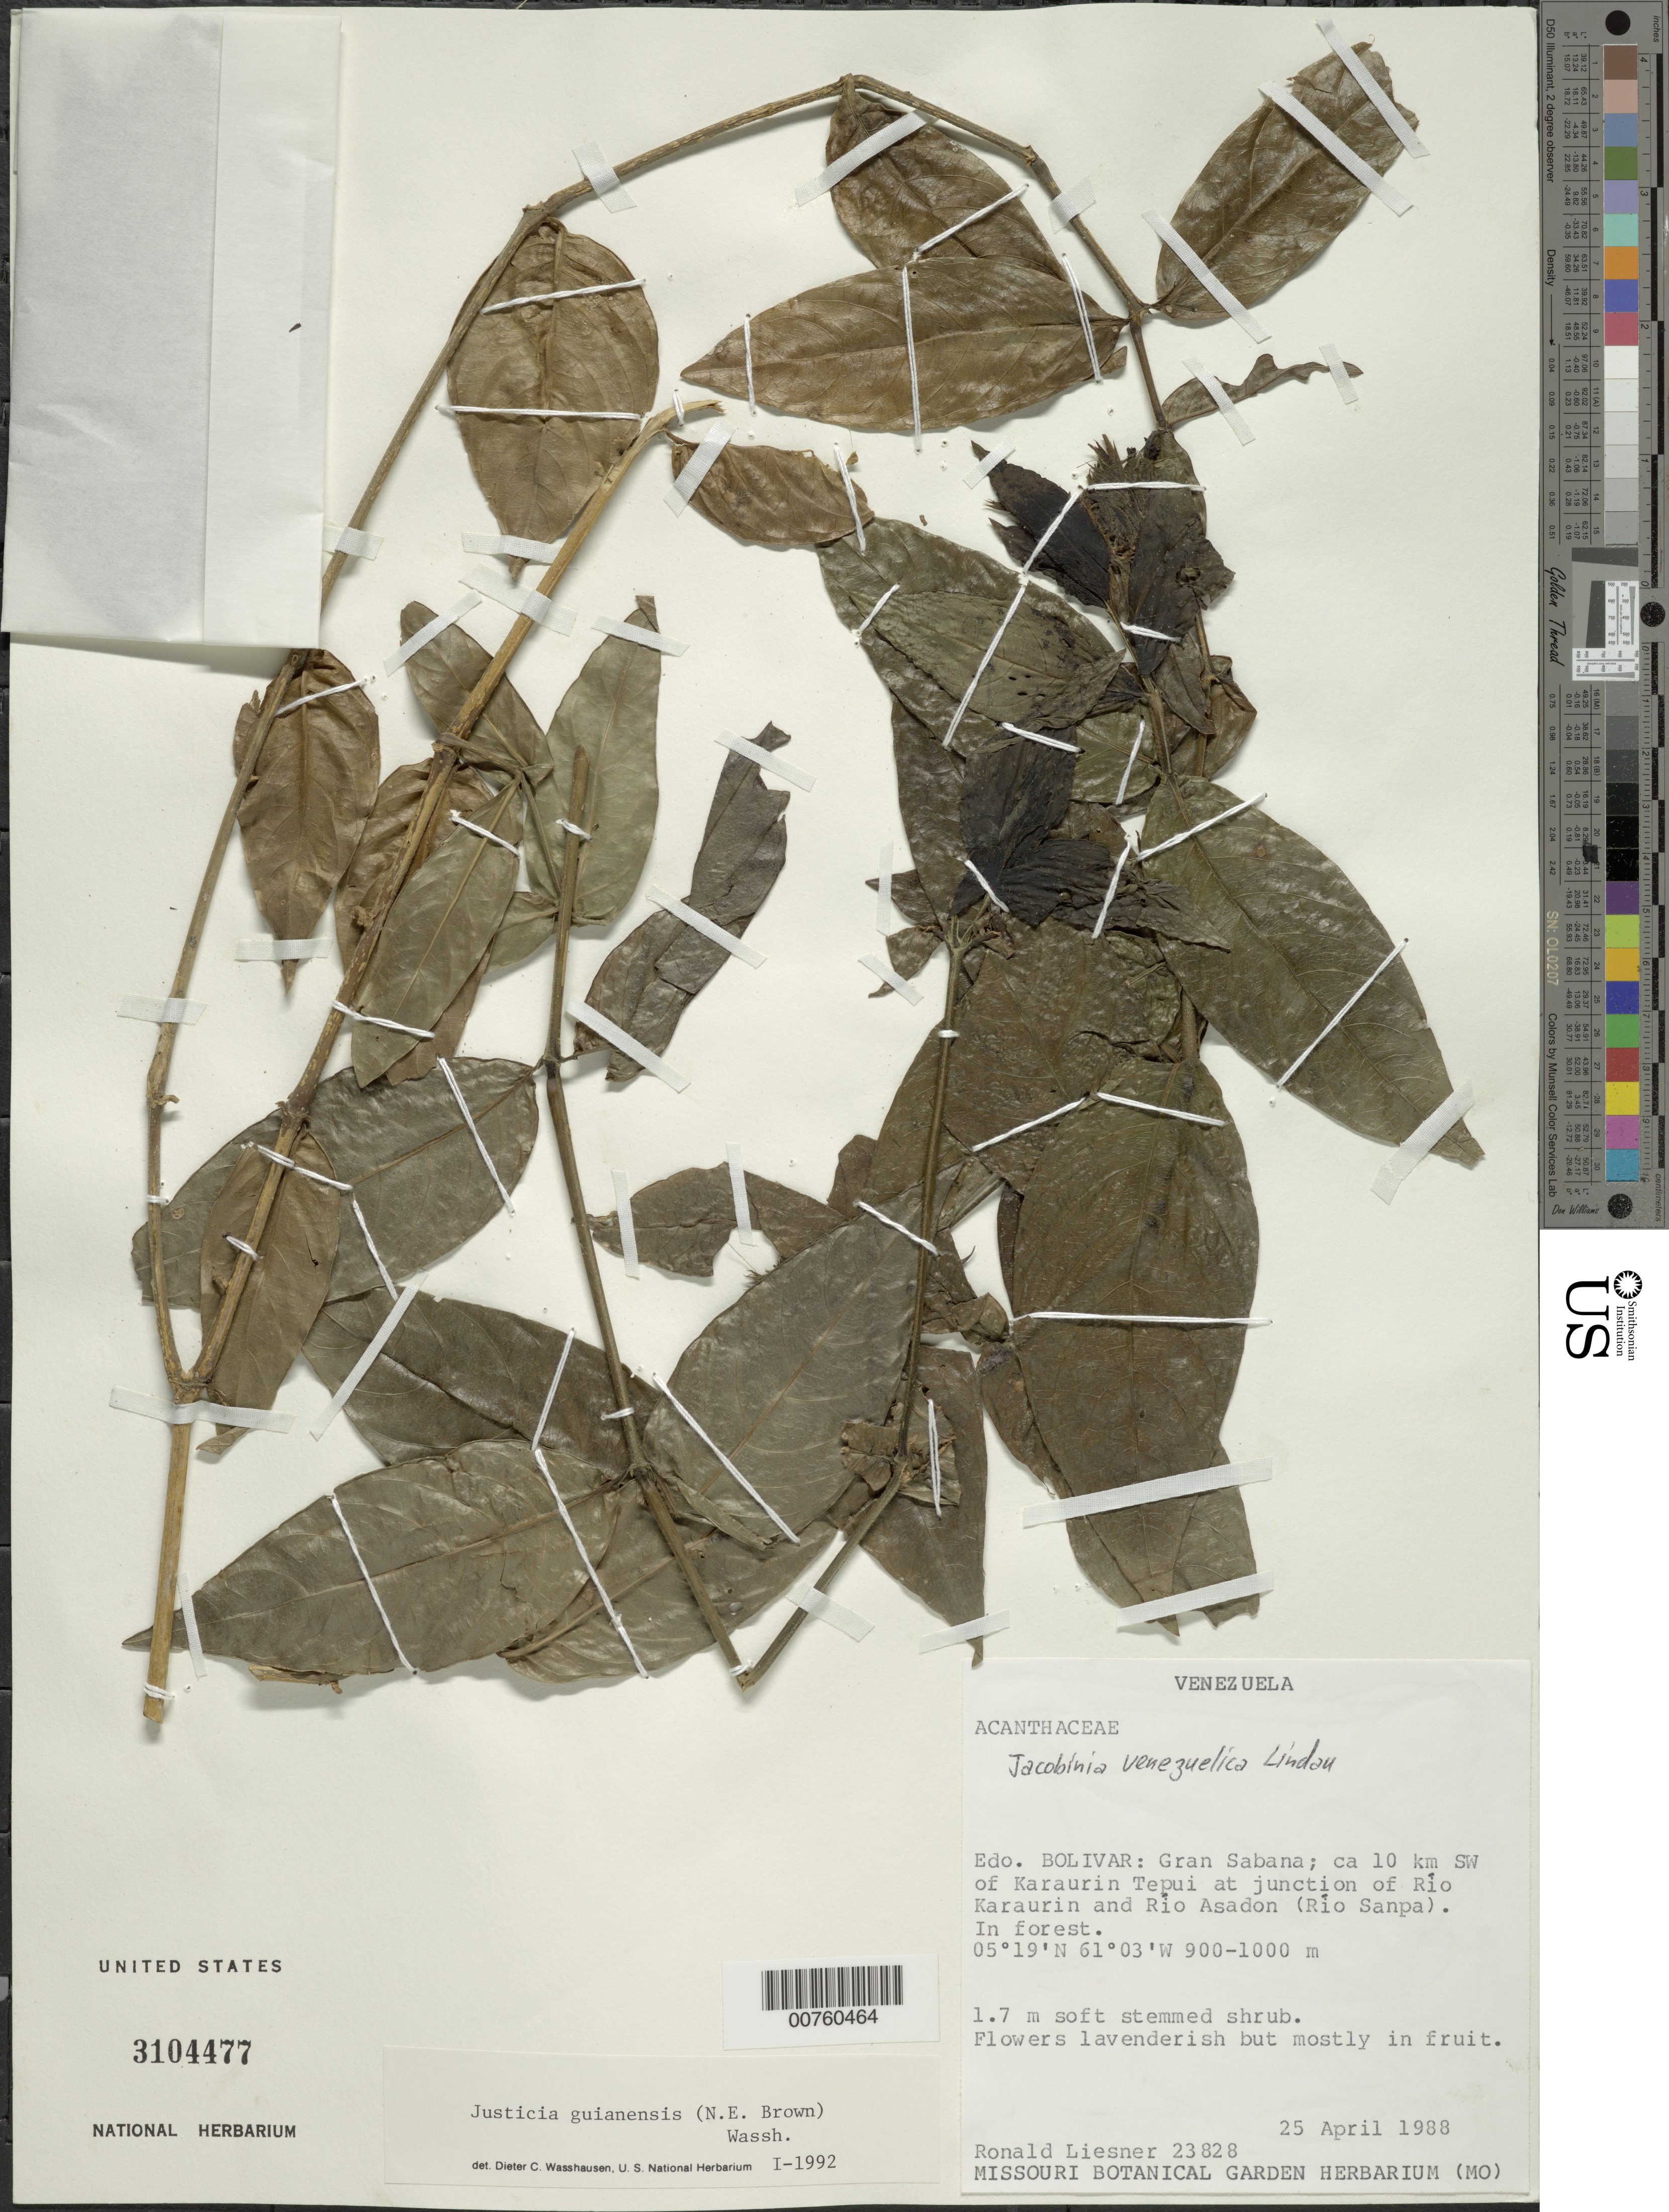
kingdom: Plantae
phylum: Tracheophyta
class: Magnoliopsida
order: Lamiales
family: Acanthaceae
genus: Justicia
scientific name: Justicia guianensis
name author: (N.E. Br.) Wassh.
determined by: Wasshausen, Dieter C., (BOT), Smithsonian Institution - National Museum of Natural History (UNITED STATES)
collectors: R. L. Liesner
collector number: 23828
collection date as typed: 25-Apr-88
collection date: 1988-04-25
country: Venezuela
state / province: Bolívar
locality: Gran Sabana, ca 10 km SW of Karaurin tepuí at junction of Río Karaurin and Río Asadon (Río Sanpa)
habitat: Forest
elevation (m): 900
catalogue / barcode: US 3104477